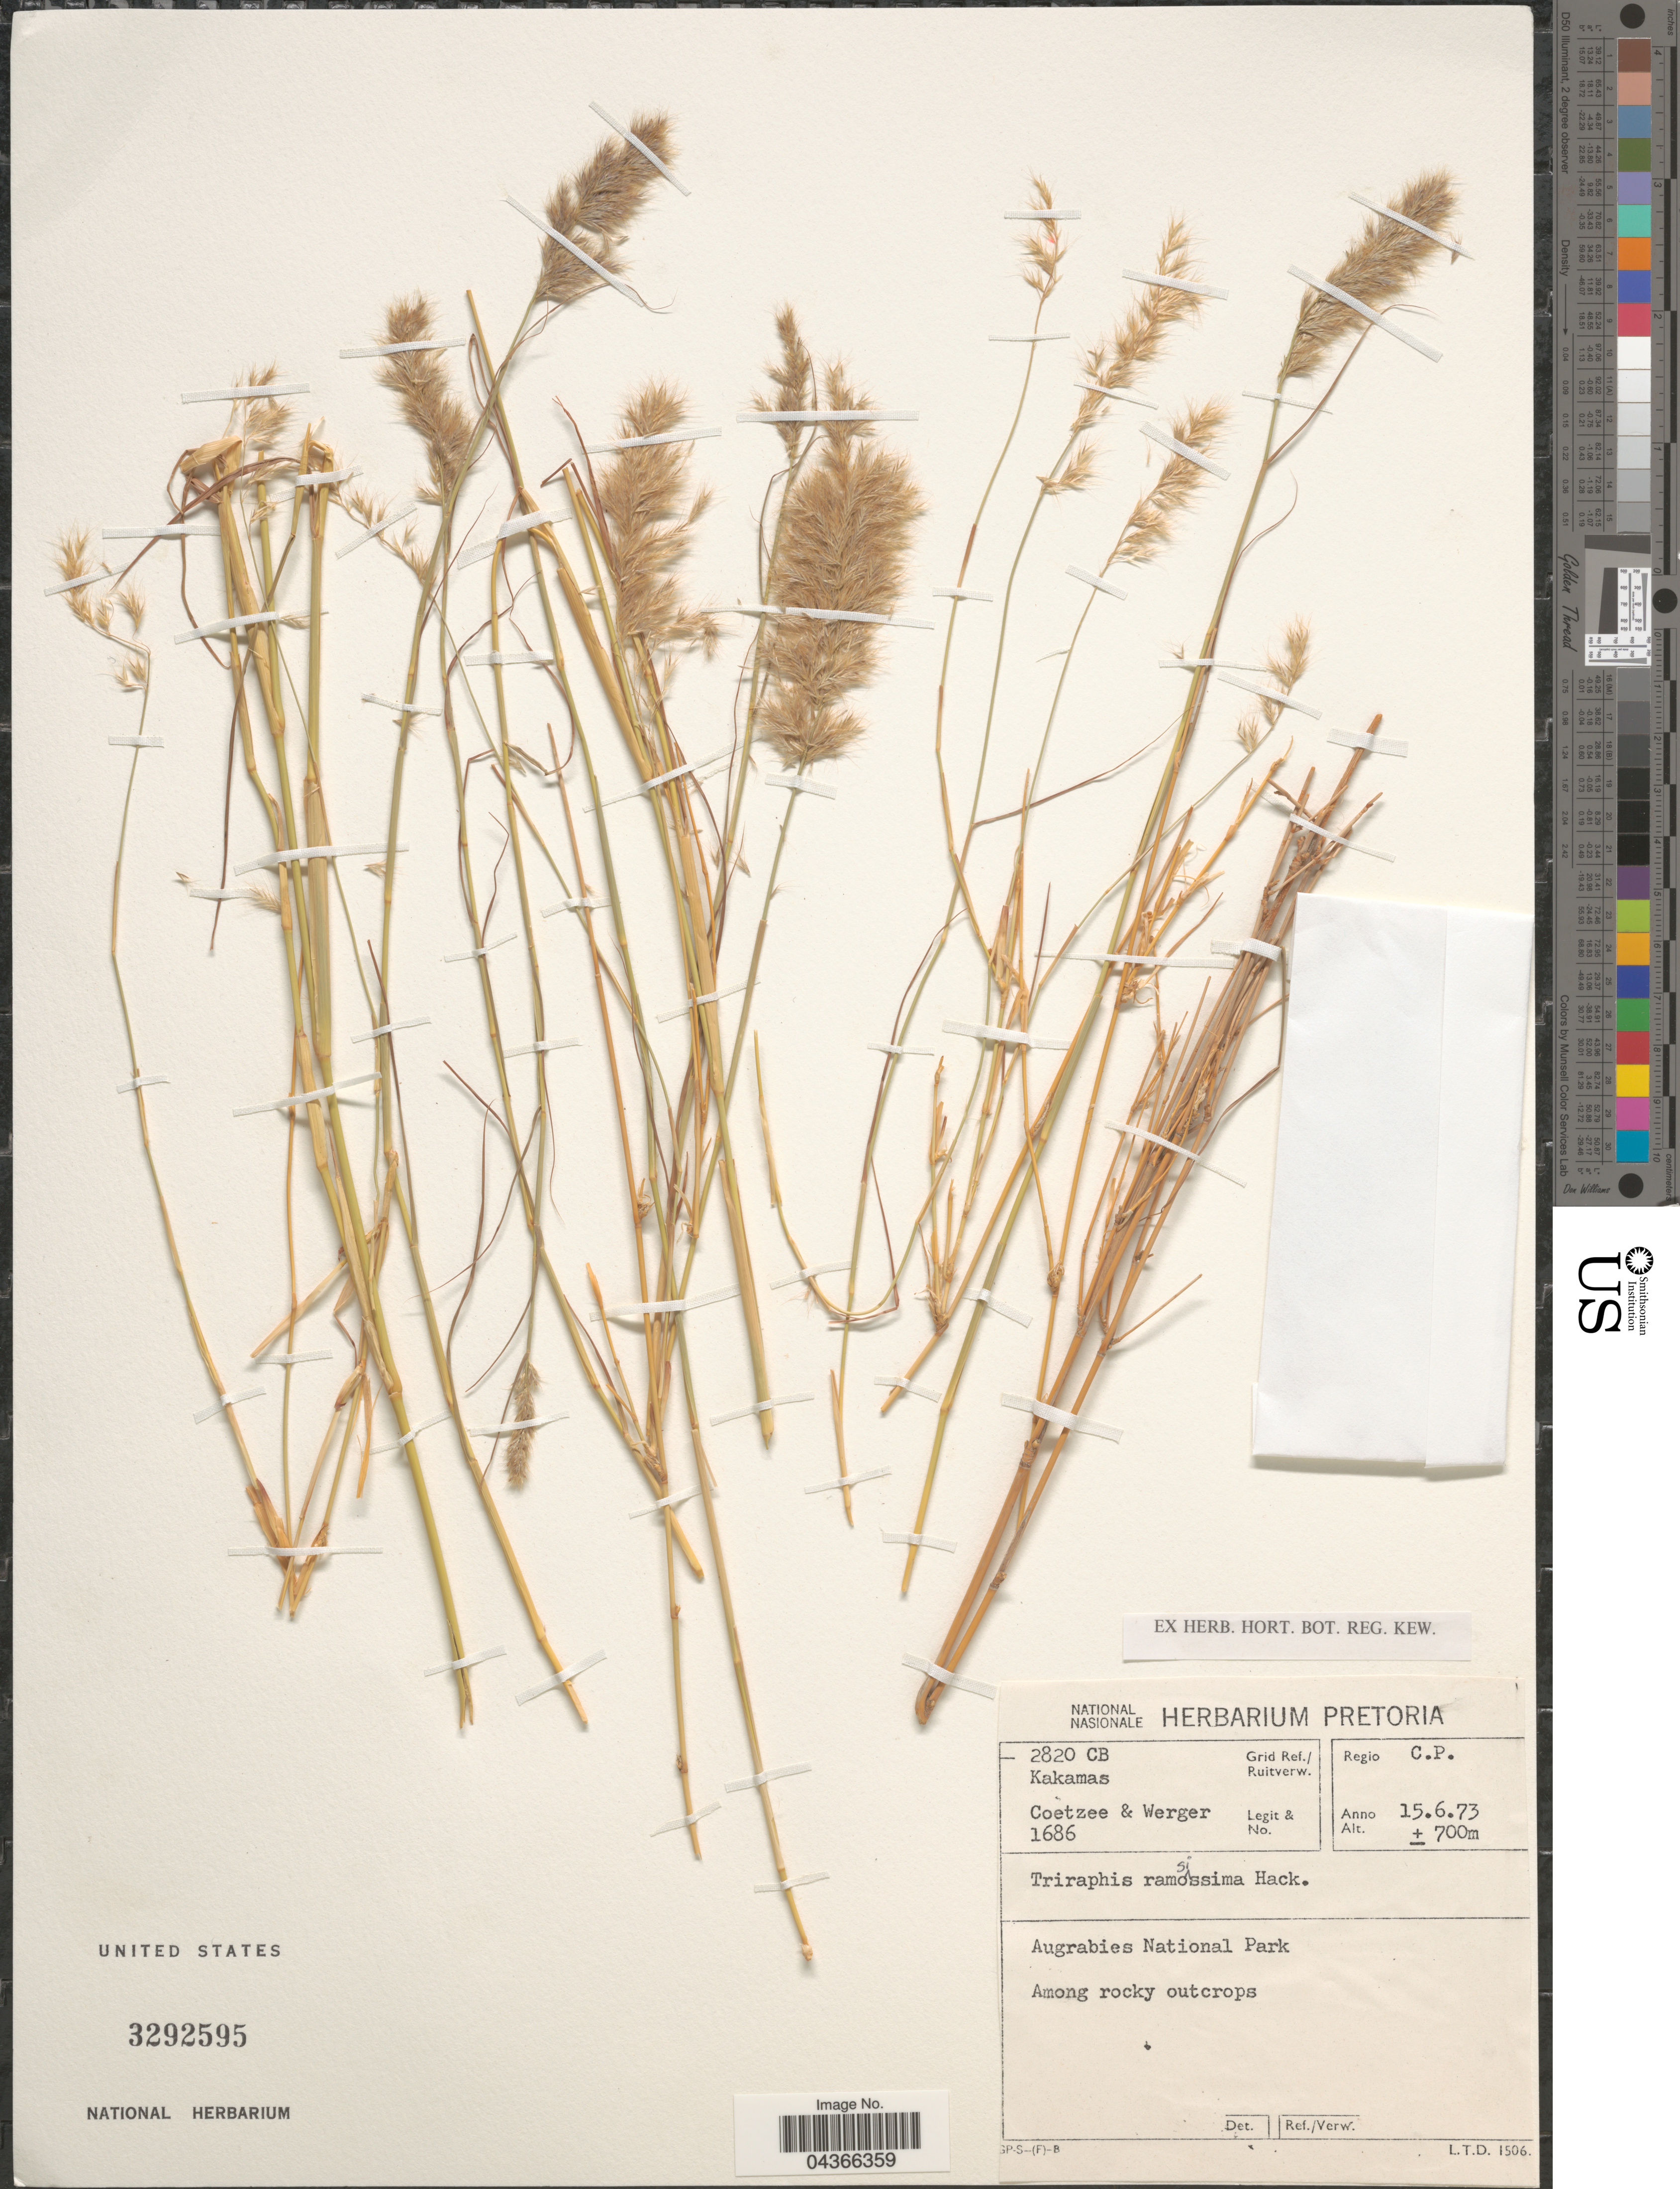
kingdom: Plantae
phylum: Tracheophyta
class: Liliopsida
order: Poales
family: Poaceae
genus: Triraphis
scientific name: Triraphis ramosissima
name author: Hack.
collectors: Coetzee & Werger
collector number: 1686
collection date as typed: Transcribed d/m/y: 15/6/73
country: South Africa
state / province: Northern Cape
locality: Grid Ref./Ruitverw. 2820 CB Kakamas. Regio C.P. Augrabies National Park. Among rocky outcrops.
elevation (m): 700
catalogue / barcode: US 3292595